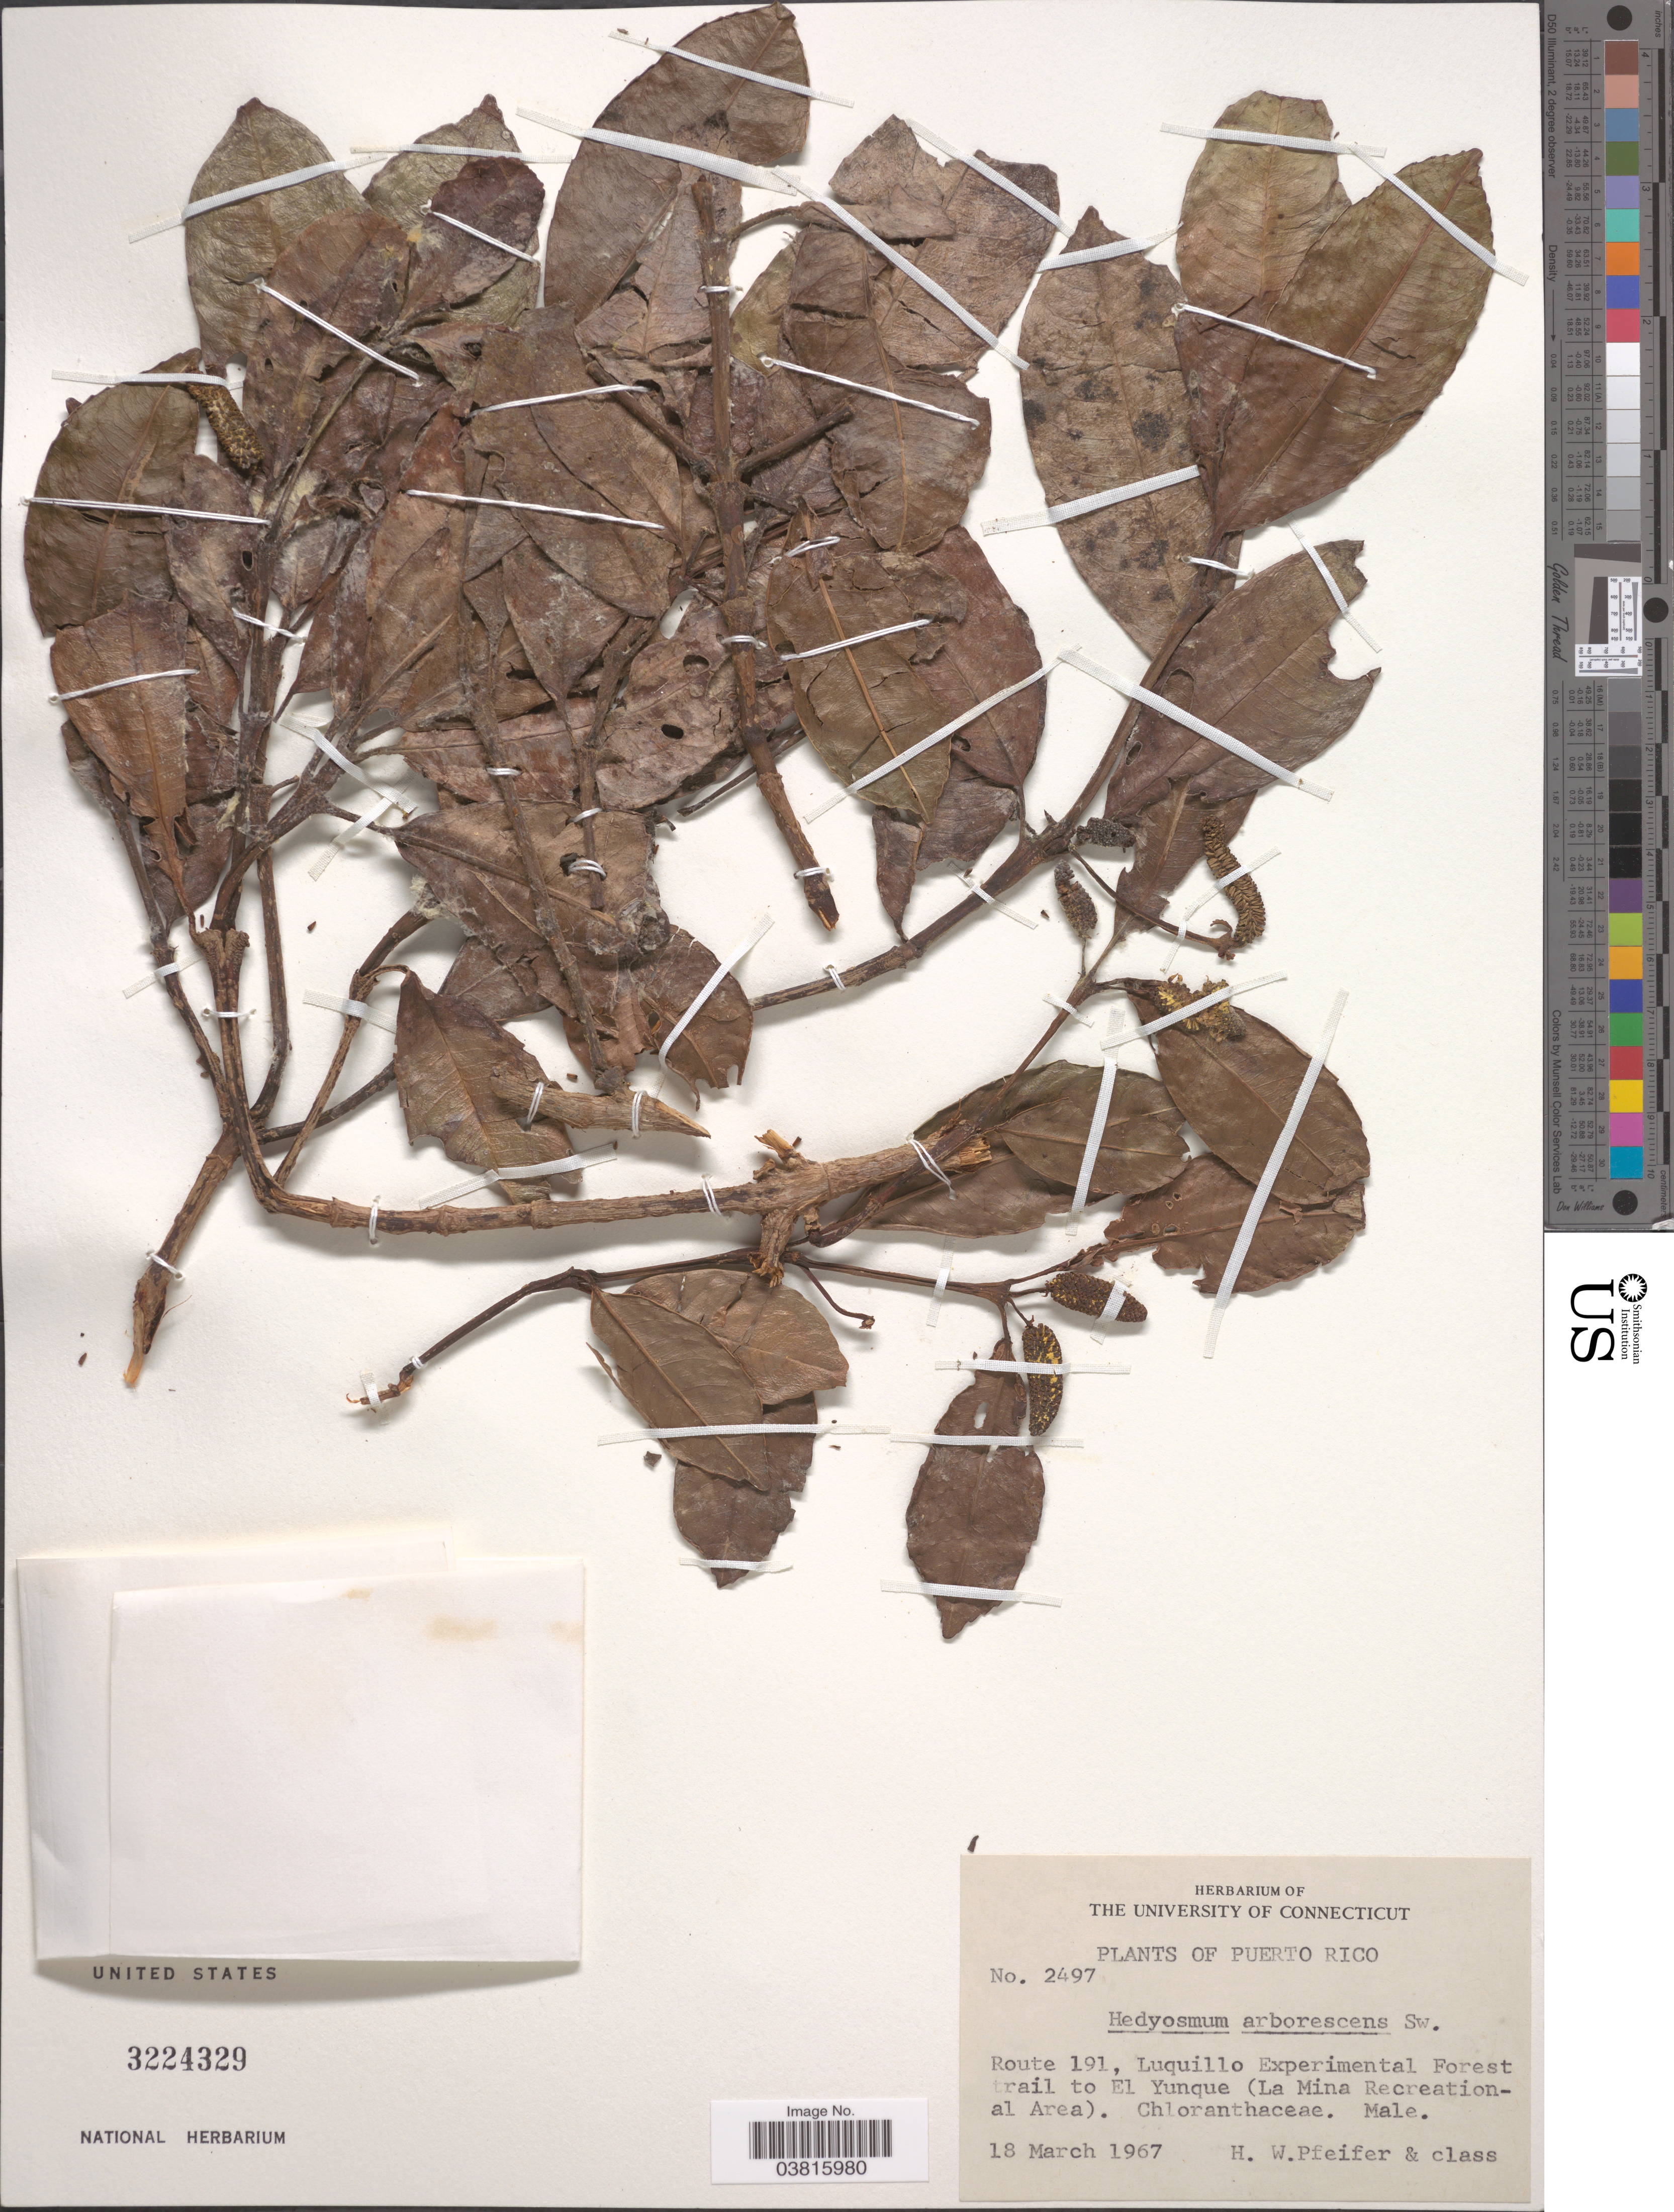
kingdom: Plantae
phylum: Tracheophyta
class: Magnoliopsida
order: Chloranthales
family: Chloranthaceae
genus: Hedyosmum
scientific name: Hedyosmum arborescens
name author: Sw.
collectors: H. Pfeifer & et al.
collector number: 2497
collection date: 1967-03-18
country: Puerto Rico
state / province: Luquillo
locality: Route 191, Luquillo Experiment Forest trail to El Yunque (La Mina Recreational Area).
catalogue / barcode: US 3224329